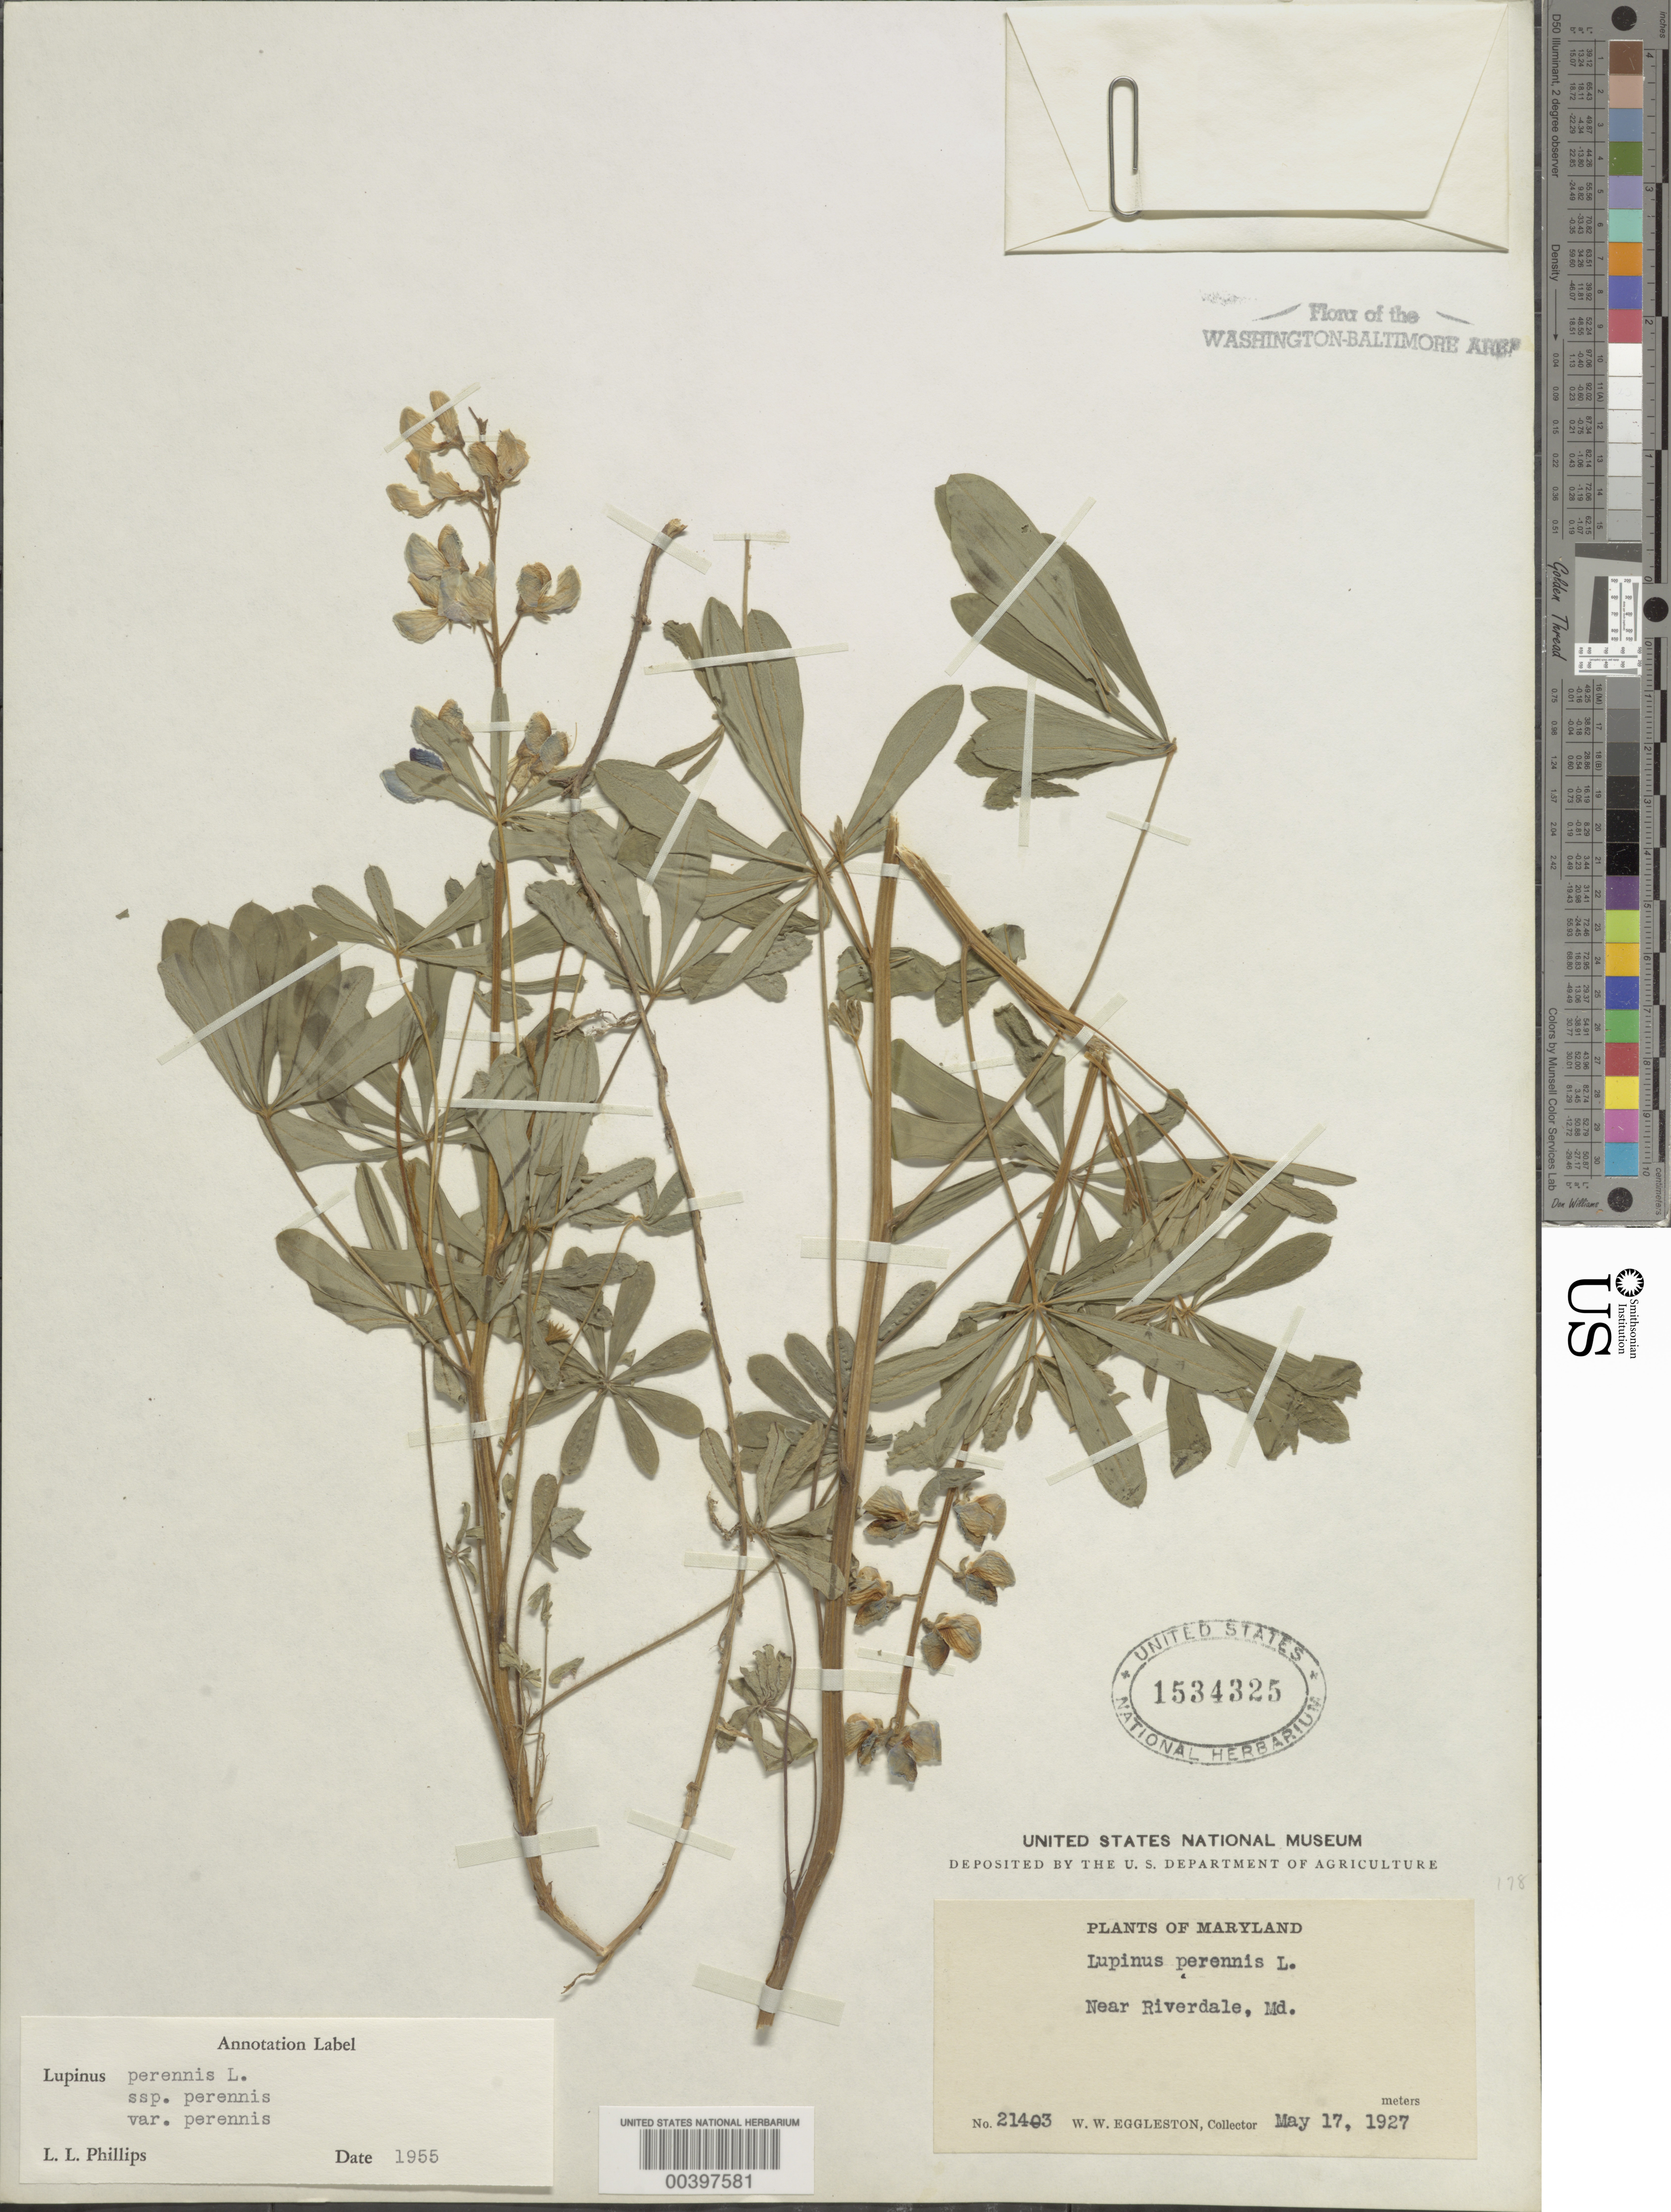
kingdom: Plantae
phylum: Tracheophyta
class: Magnoliopsida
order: Fabales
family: Fabaceae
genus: Lupinus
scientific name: Lupinus perennis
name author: L.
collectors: W. W. Eggleston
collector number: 21403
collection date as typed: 17 May 1927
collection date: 1927-05-17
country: United States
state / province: Maryland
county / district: Prince George's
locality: Near Riverdale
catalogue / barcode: US 1534325